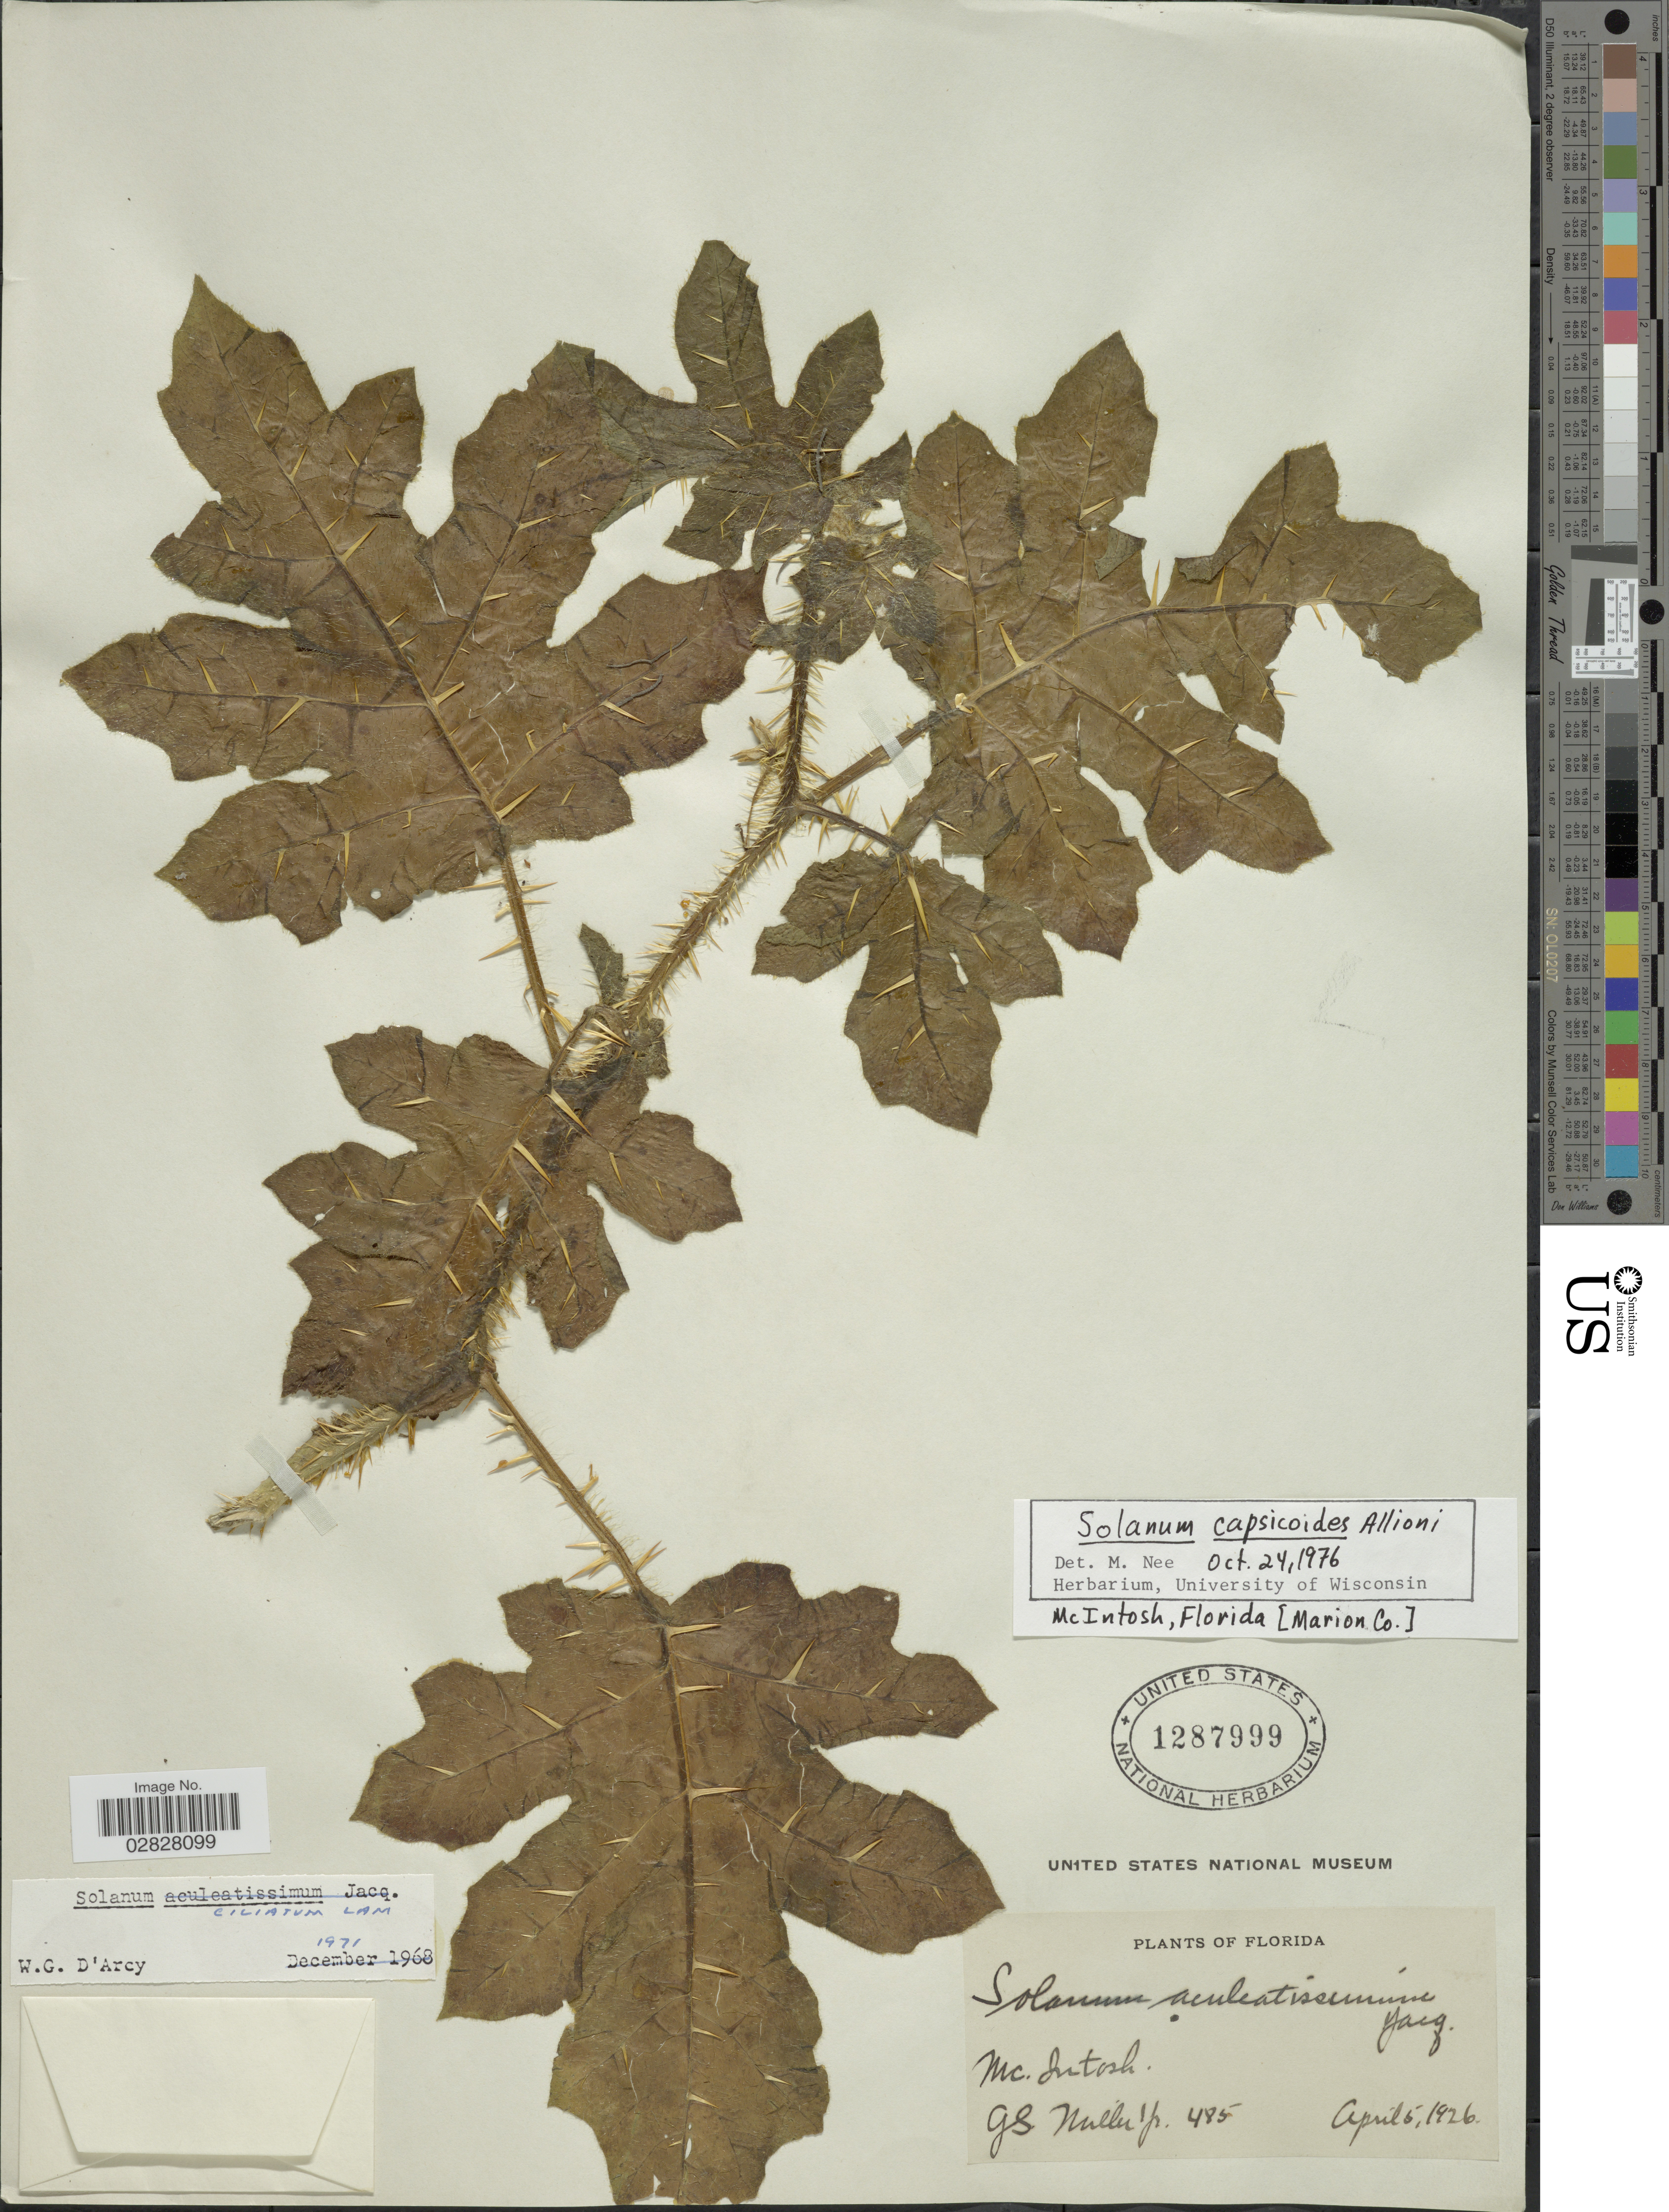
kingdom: Plantae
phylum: Tracheophyta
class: Magnoliopsida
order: Solanales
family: Solanaceae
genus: Solanum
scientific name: Solanum capsicoides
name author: All.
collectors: G. S. Miller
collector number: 485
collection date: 1926-04-05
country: United States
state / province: Florida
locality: Mc. Intosh.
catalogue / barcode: US 1287999